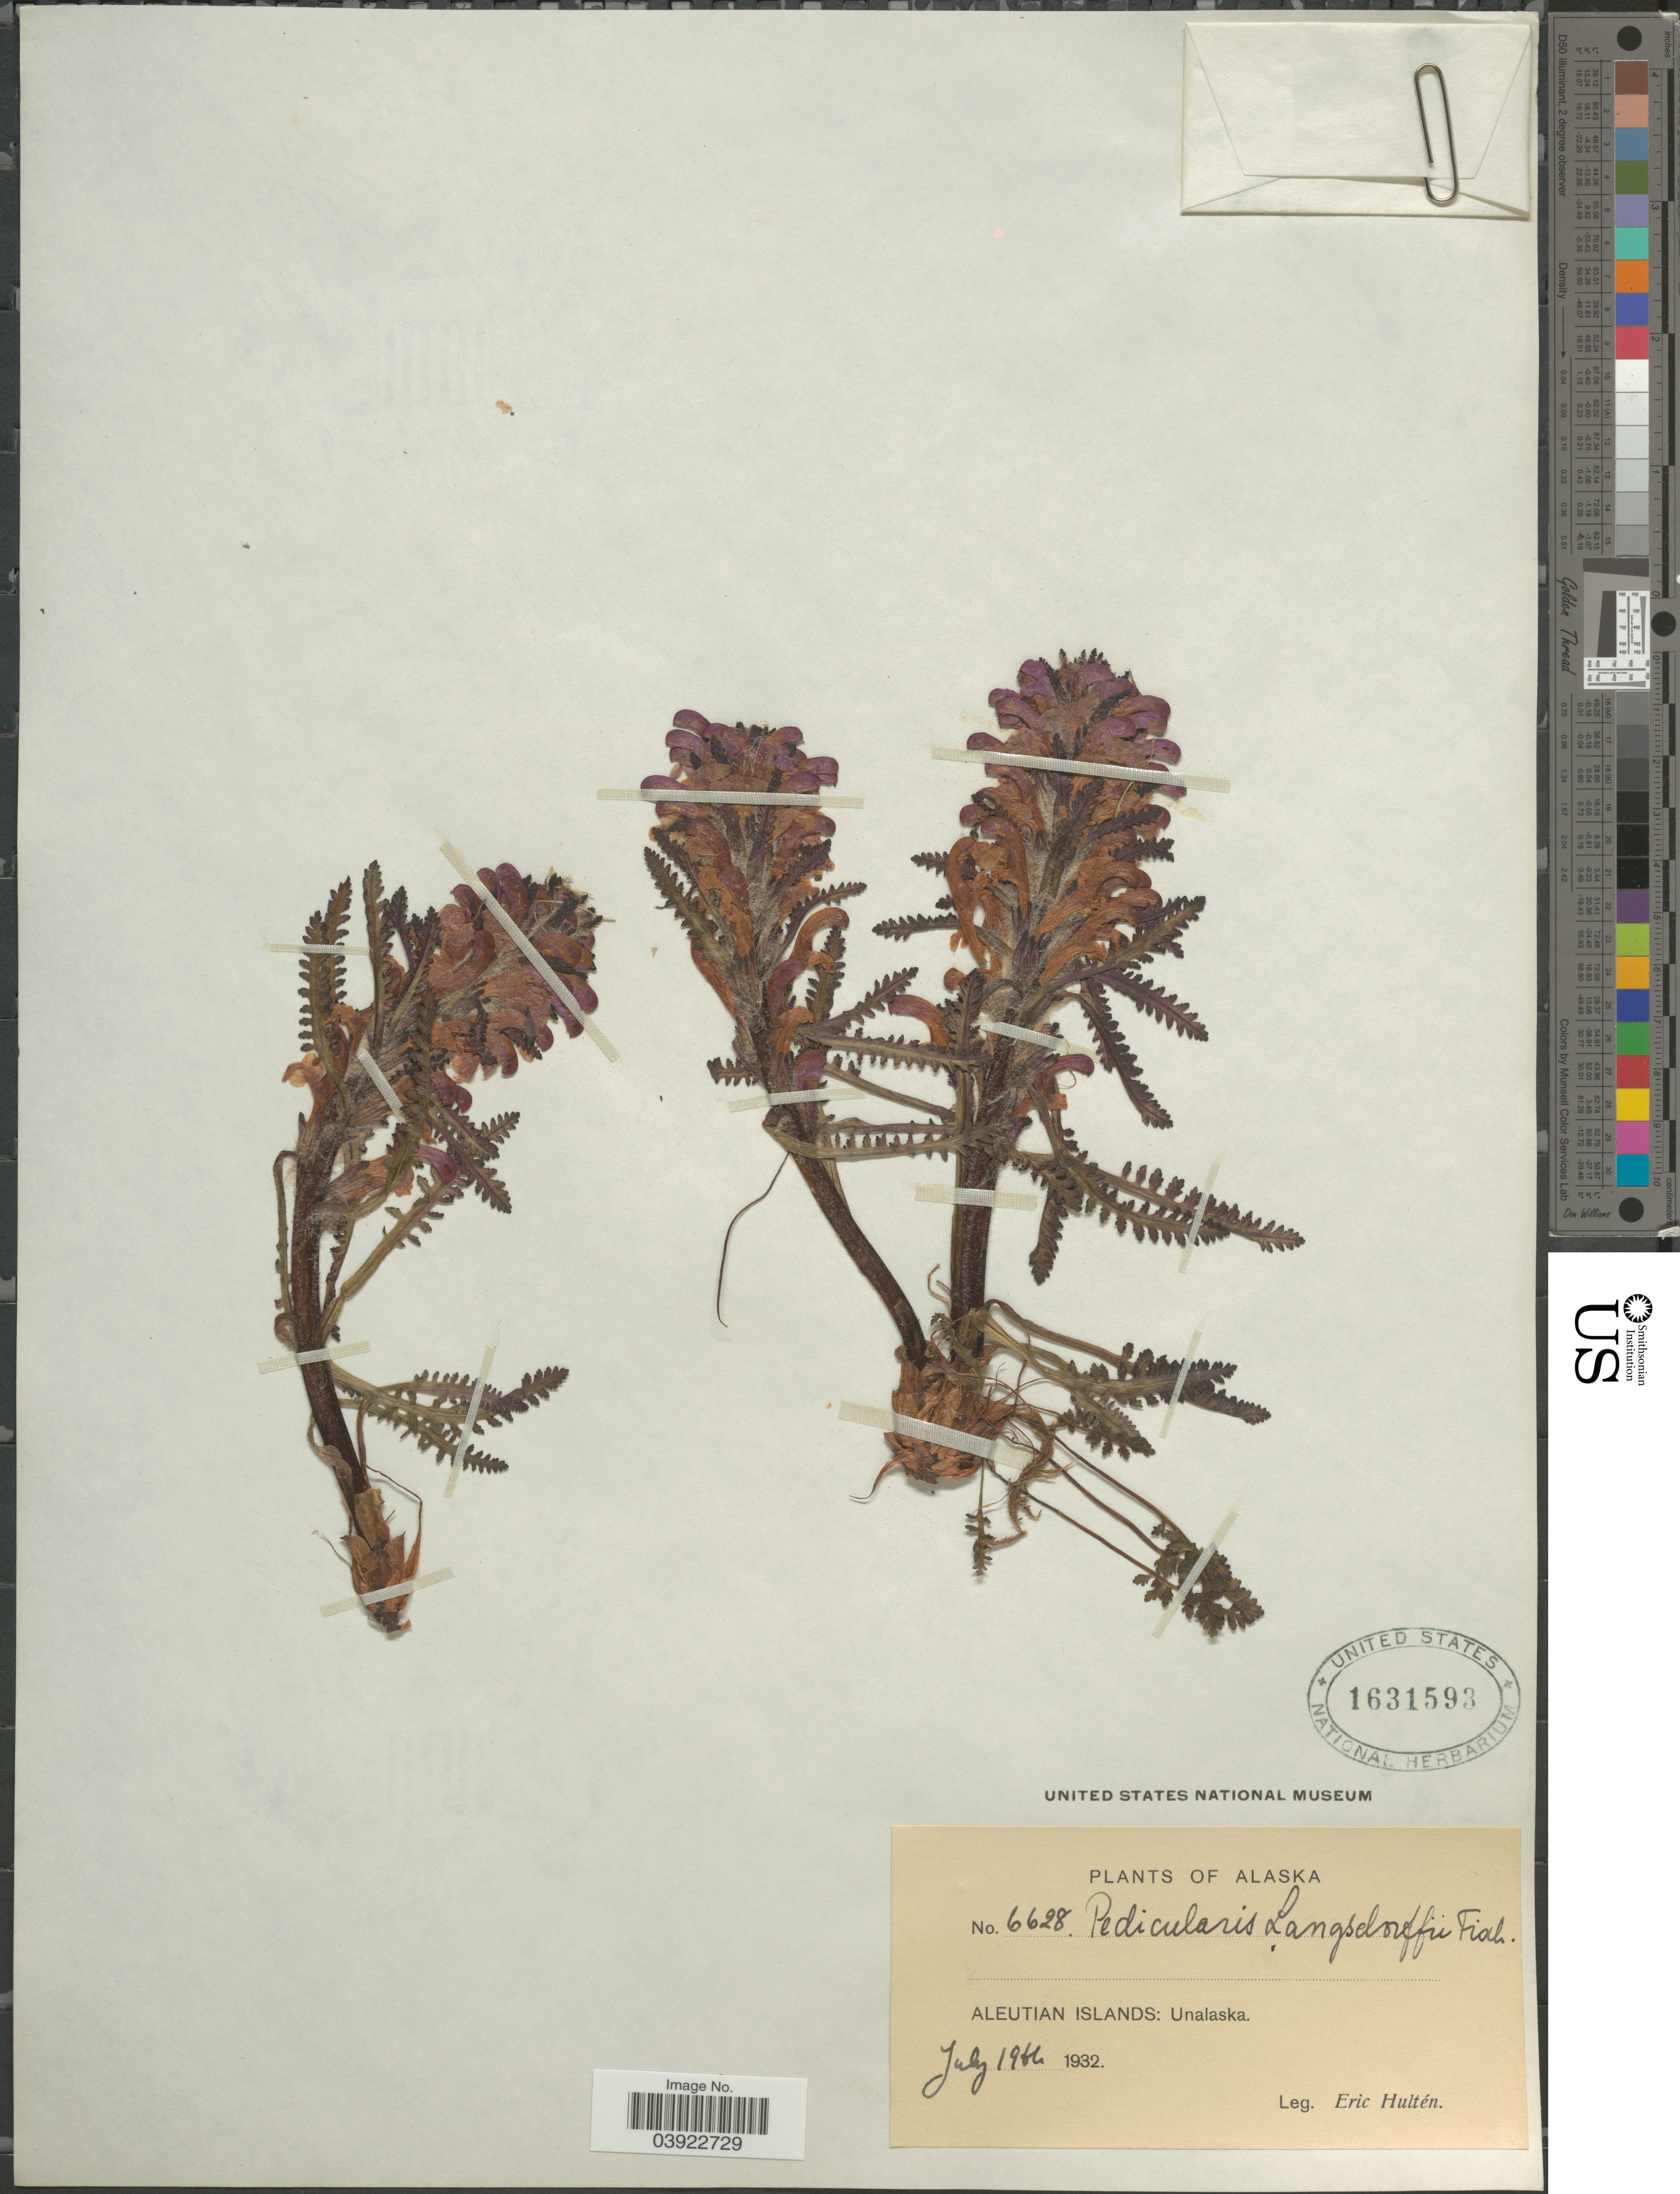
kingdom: Plantae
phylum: Tracheophyta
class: Magnoliopsida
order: Lamiales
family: Orobanchaceae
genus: Pedicularis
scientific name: Pedicularis langsdorffii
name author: Fisch. ex Steven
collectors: E. G. Hultén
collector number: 6628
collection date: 1932-07-19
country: United States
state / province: Alaska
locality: Aleutian Islands: Unalaska.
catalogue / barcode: US 1631593